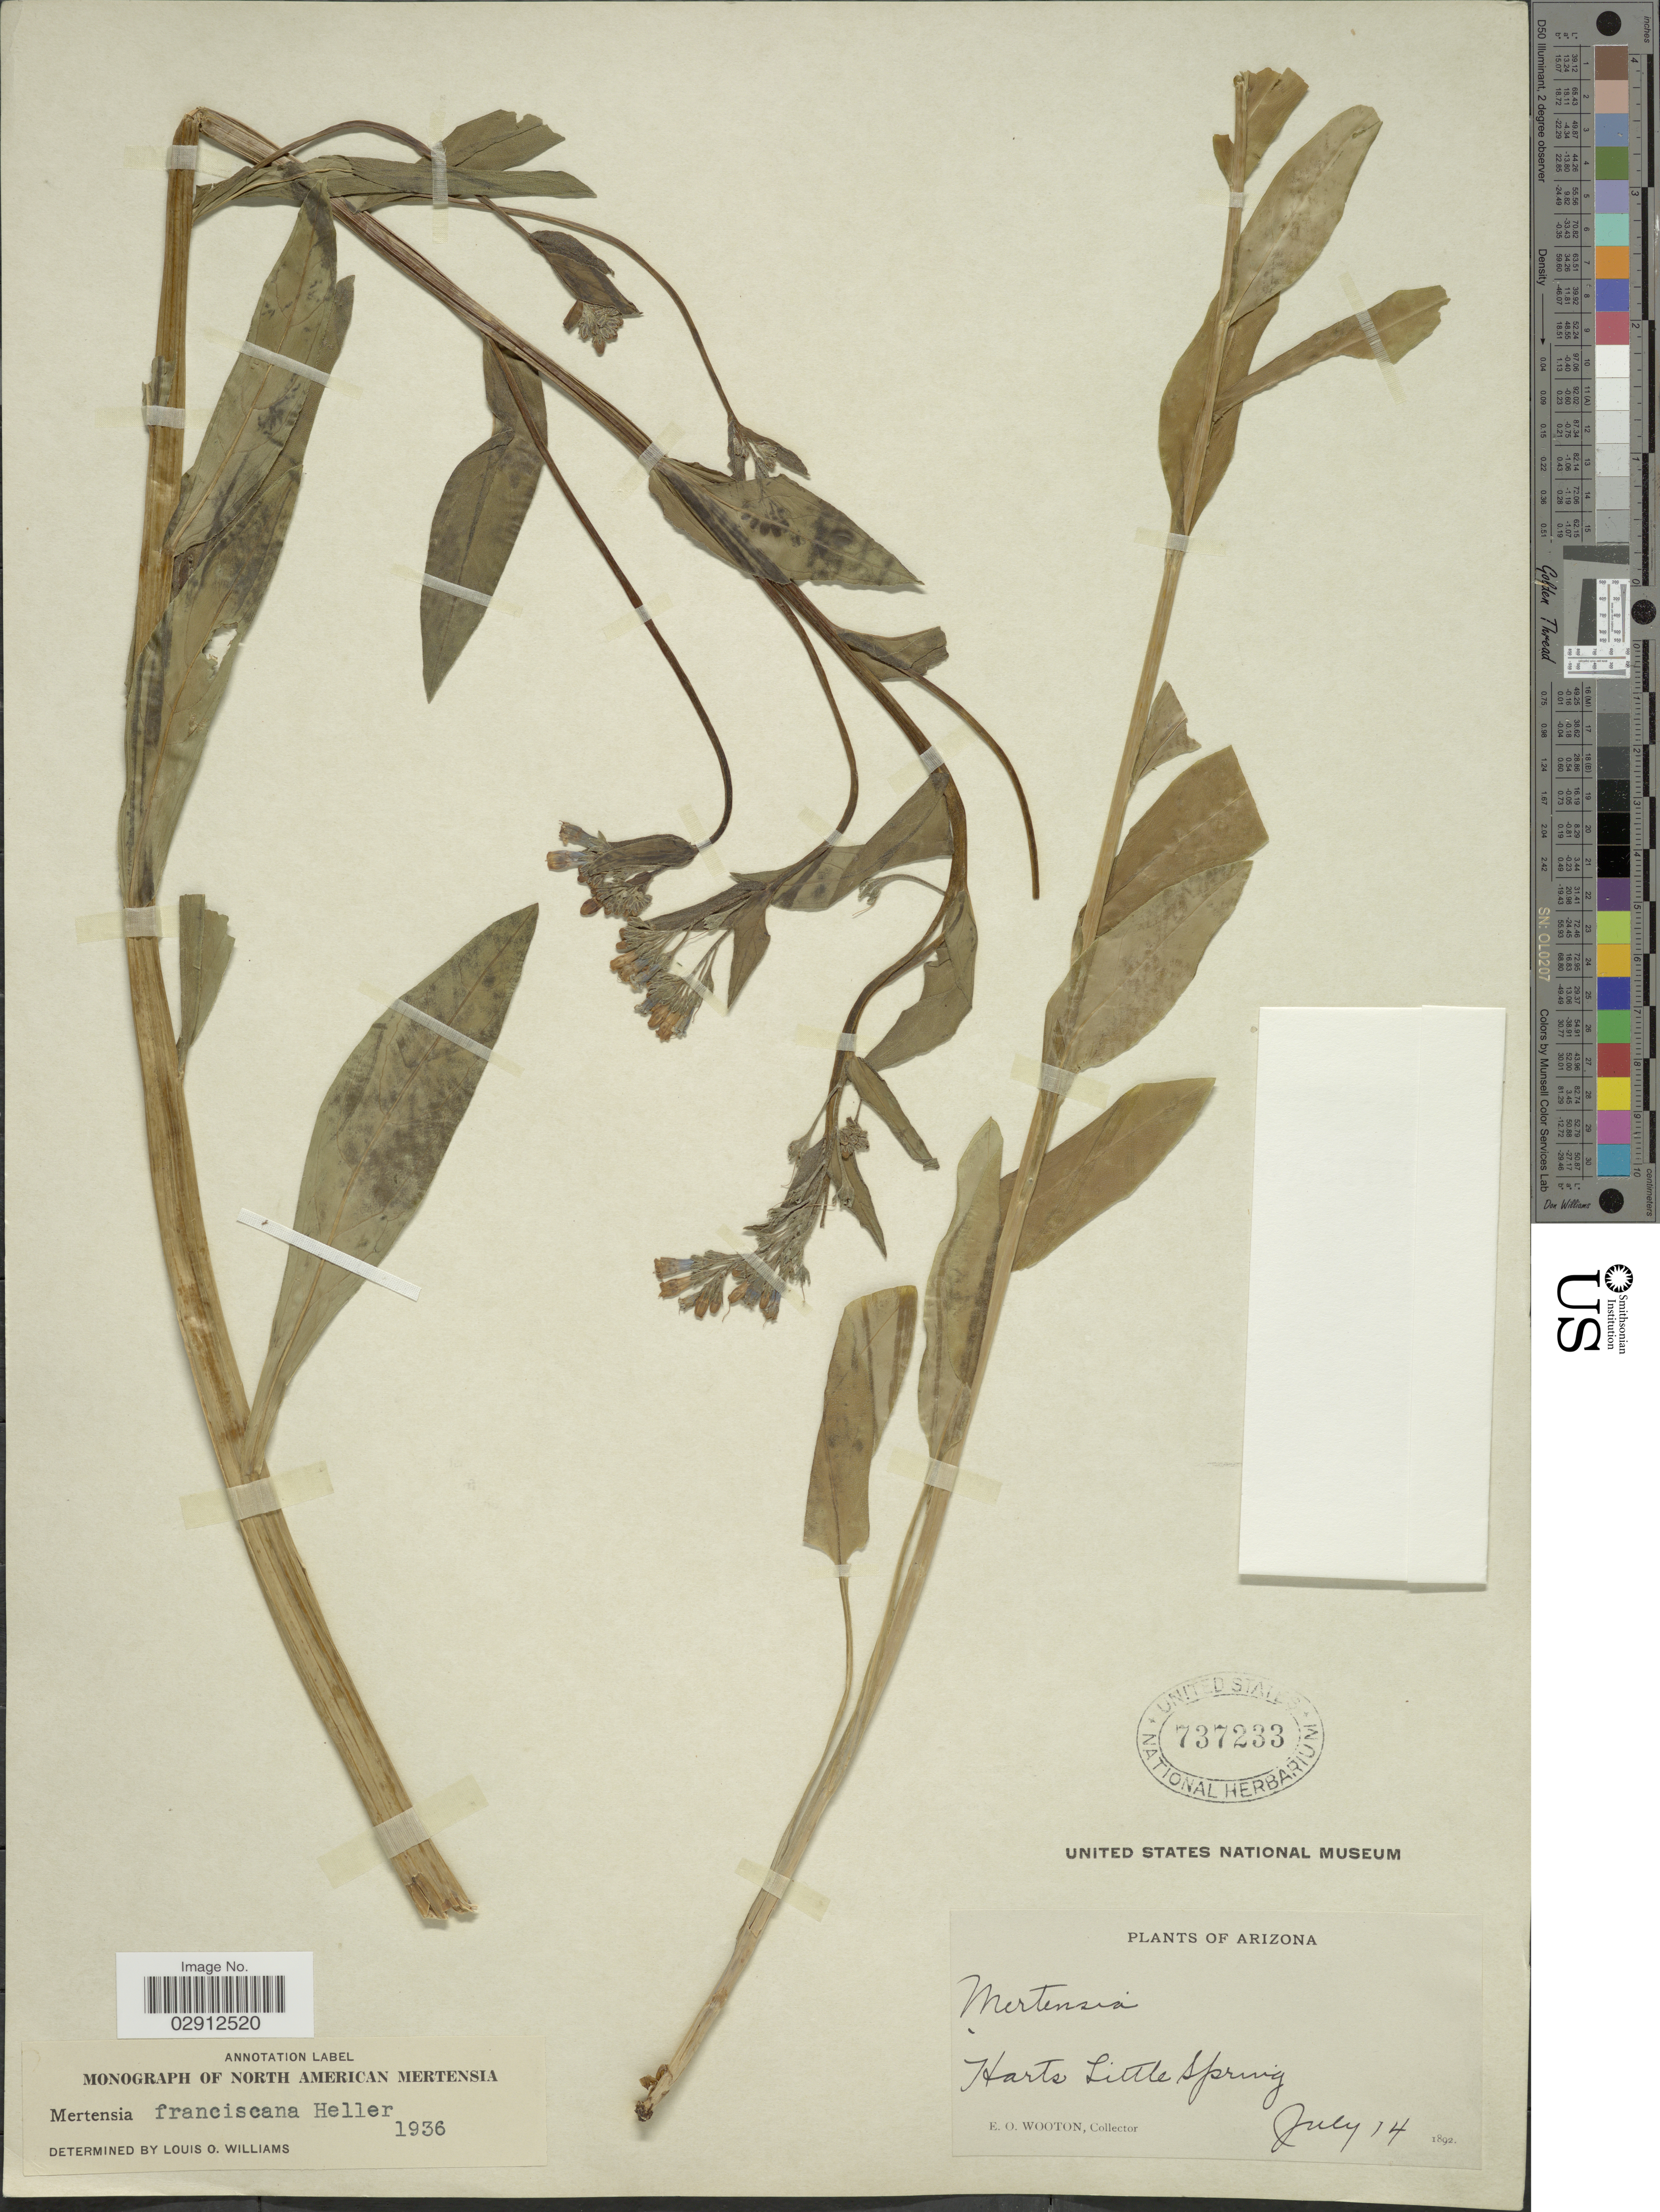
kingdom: Plantae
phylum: Tracheophyta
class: Magnoliopsida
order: Boraginales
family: Boraginaceae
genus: Mertensia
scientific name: Mertensia franciscana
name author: A. Heller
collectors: E. O. Wooton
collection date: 1892-07-14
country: United States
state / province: Arizona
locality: Harts Little Spring, Arizona.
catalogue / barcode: US 737233